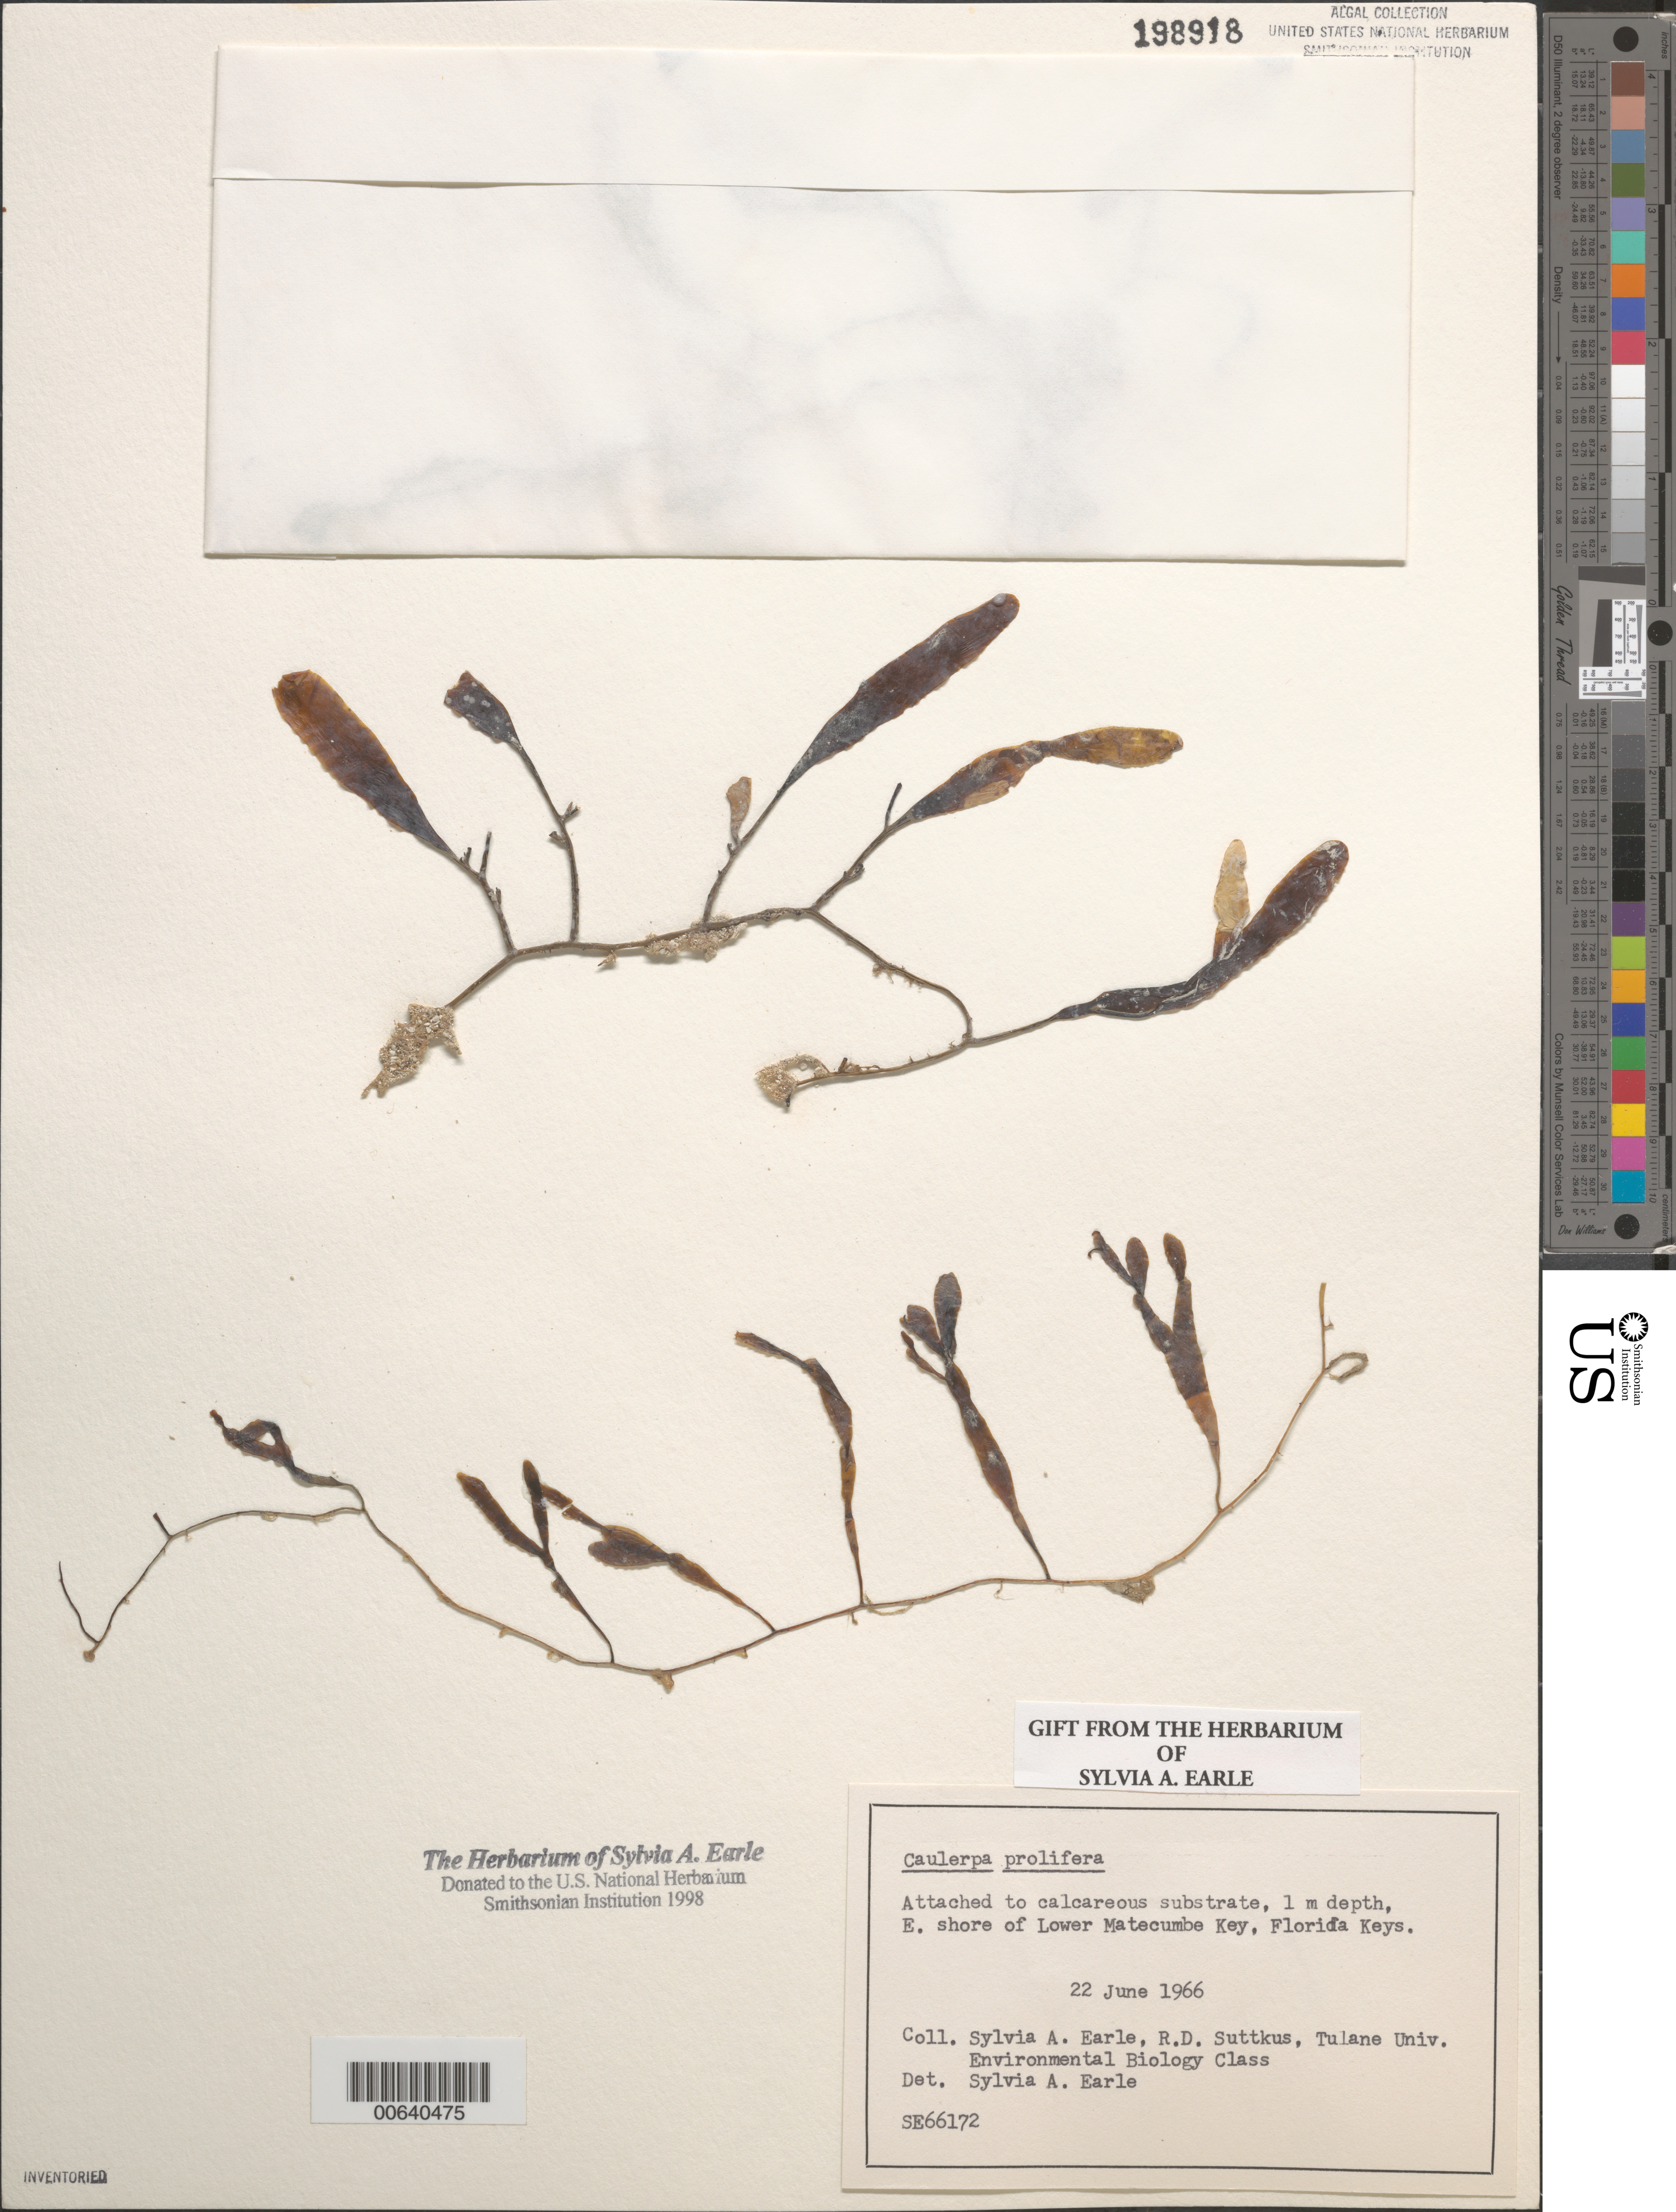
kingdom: Plantae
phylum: Chlorophyta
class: Ulvophyceae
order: Bryopsidales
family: Caulerpaceae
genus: Caulerpa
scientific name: Caulerpa prolifera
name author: (Forssk.) J.V.Lamouroux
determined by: Earle, S. A.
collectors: S. A. Earle, R. Suttkus & Tulane Univ. Env. Biol. Class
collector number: SE 66172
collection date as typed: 22 Jun 1966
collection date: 1966-06-22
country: United States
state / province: Florida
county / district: Monroe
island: Lower Matecumbe Key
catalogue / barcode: US 198918